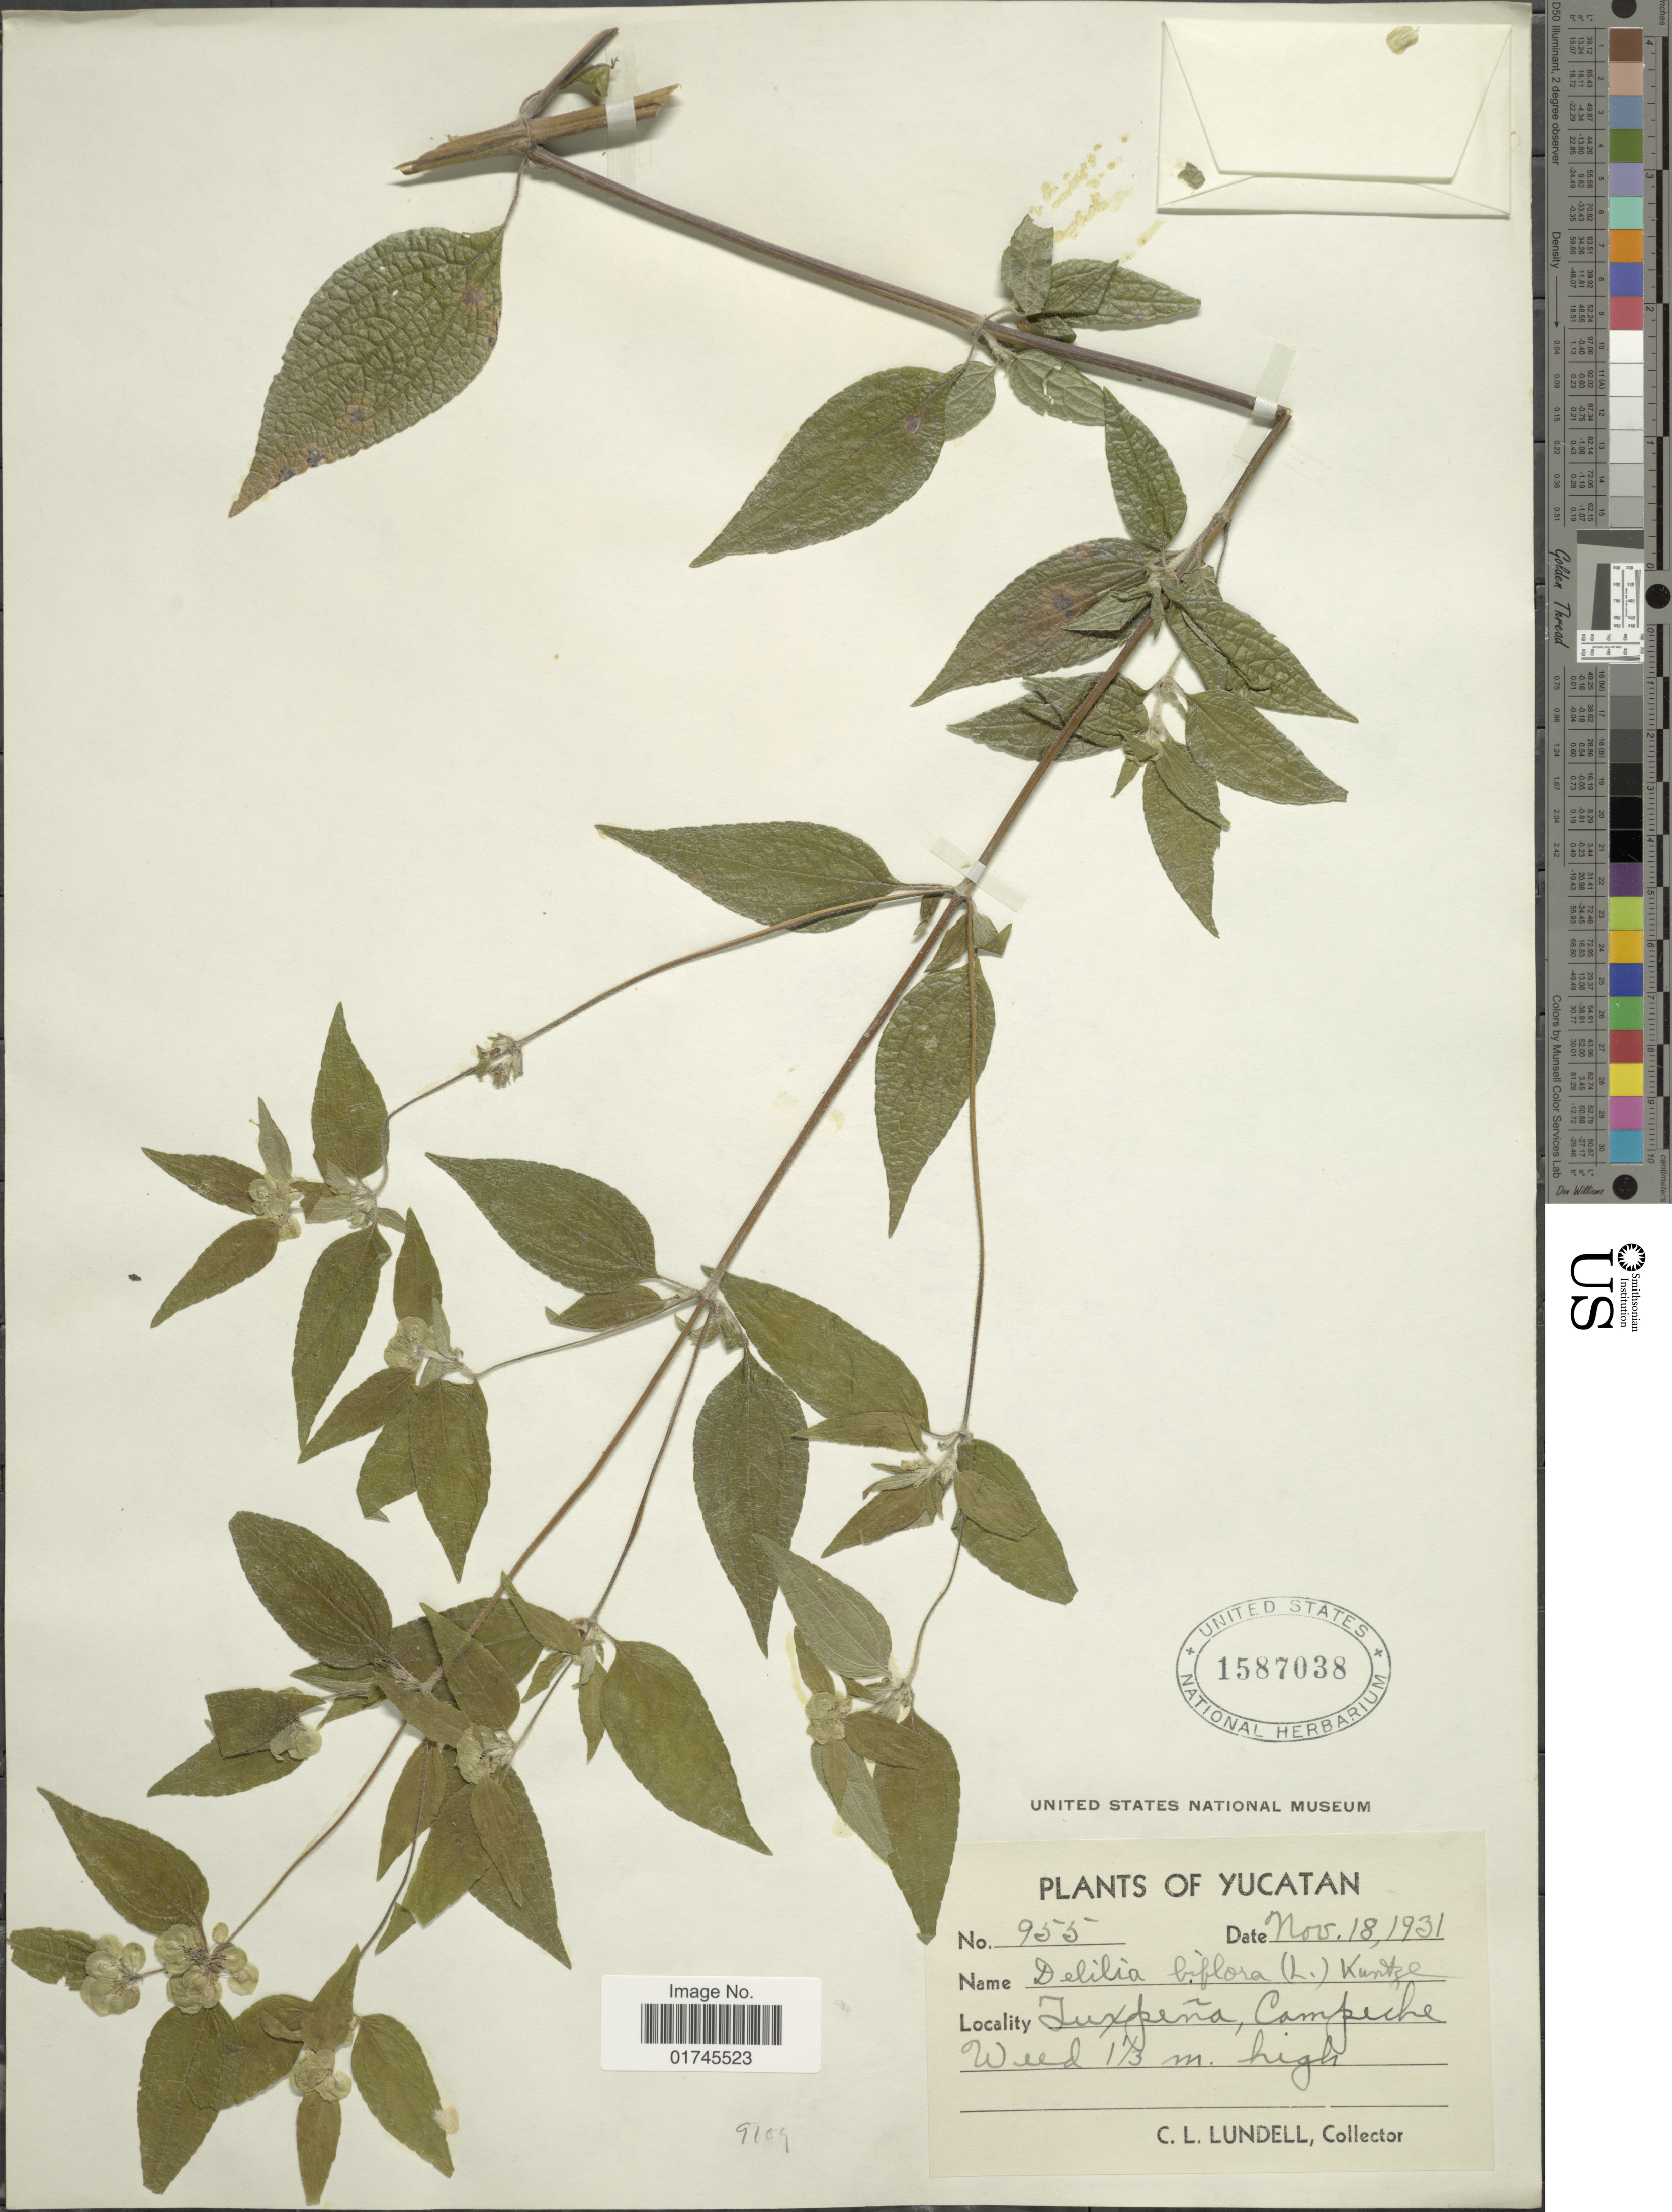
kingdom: Plantae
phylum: Tracheophyta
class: Magnoliopsida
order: Asterales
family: Asteraceae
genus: Delilia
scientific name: Delilia biflora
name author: (L.) Kuntze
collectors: C. L. Lundell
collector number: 955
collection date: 1931-11-18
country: Mexico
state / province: Yucatán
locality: Tuxpeña, Campeche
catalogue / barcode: US 1587038